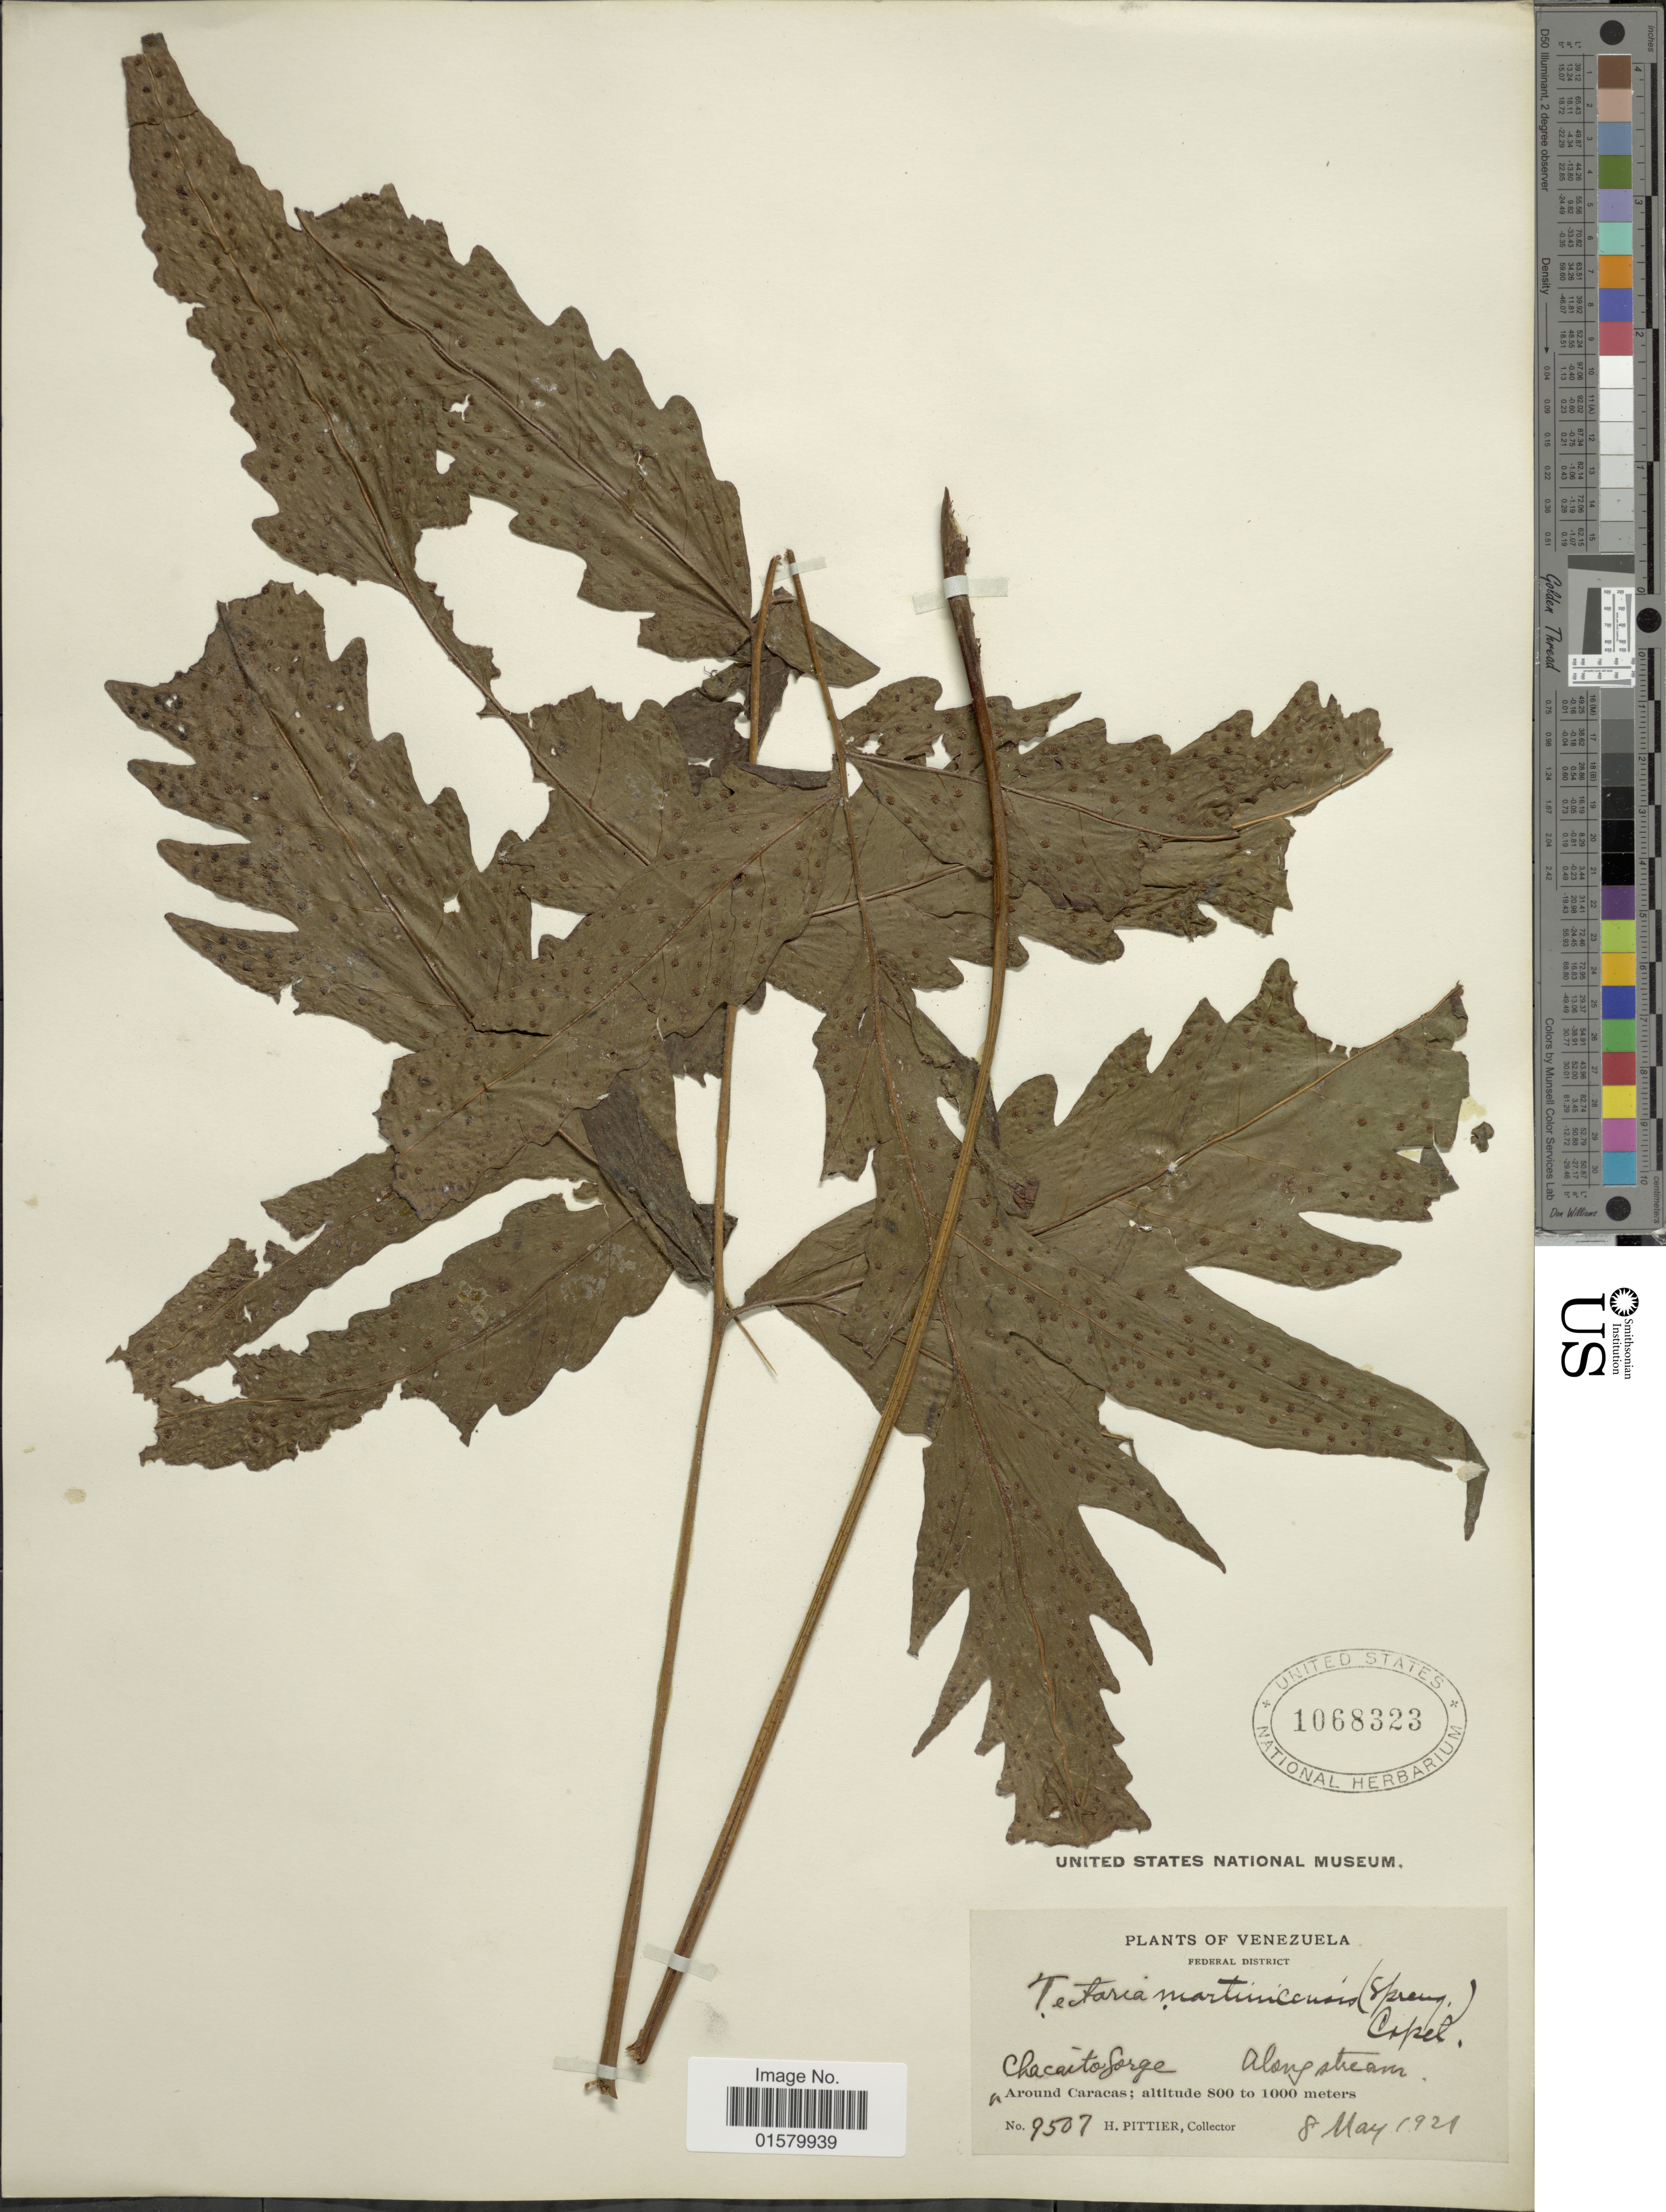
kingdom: Plantae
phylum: Tracheophyta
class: Polypodiopsida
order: Polypodiales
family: Tectariaceae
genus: Tectaria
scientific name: Tectaria transiens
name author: (C.V. Morton) A.R. Sm.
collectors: H. F. Pittier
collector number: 9507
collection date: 1921-05-08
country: Venezuela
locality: Federal District, around Caracas, Chacaito Jorge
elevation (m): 800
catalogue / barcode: US 1068323